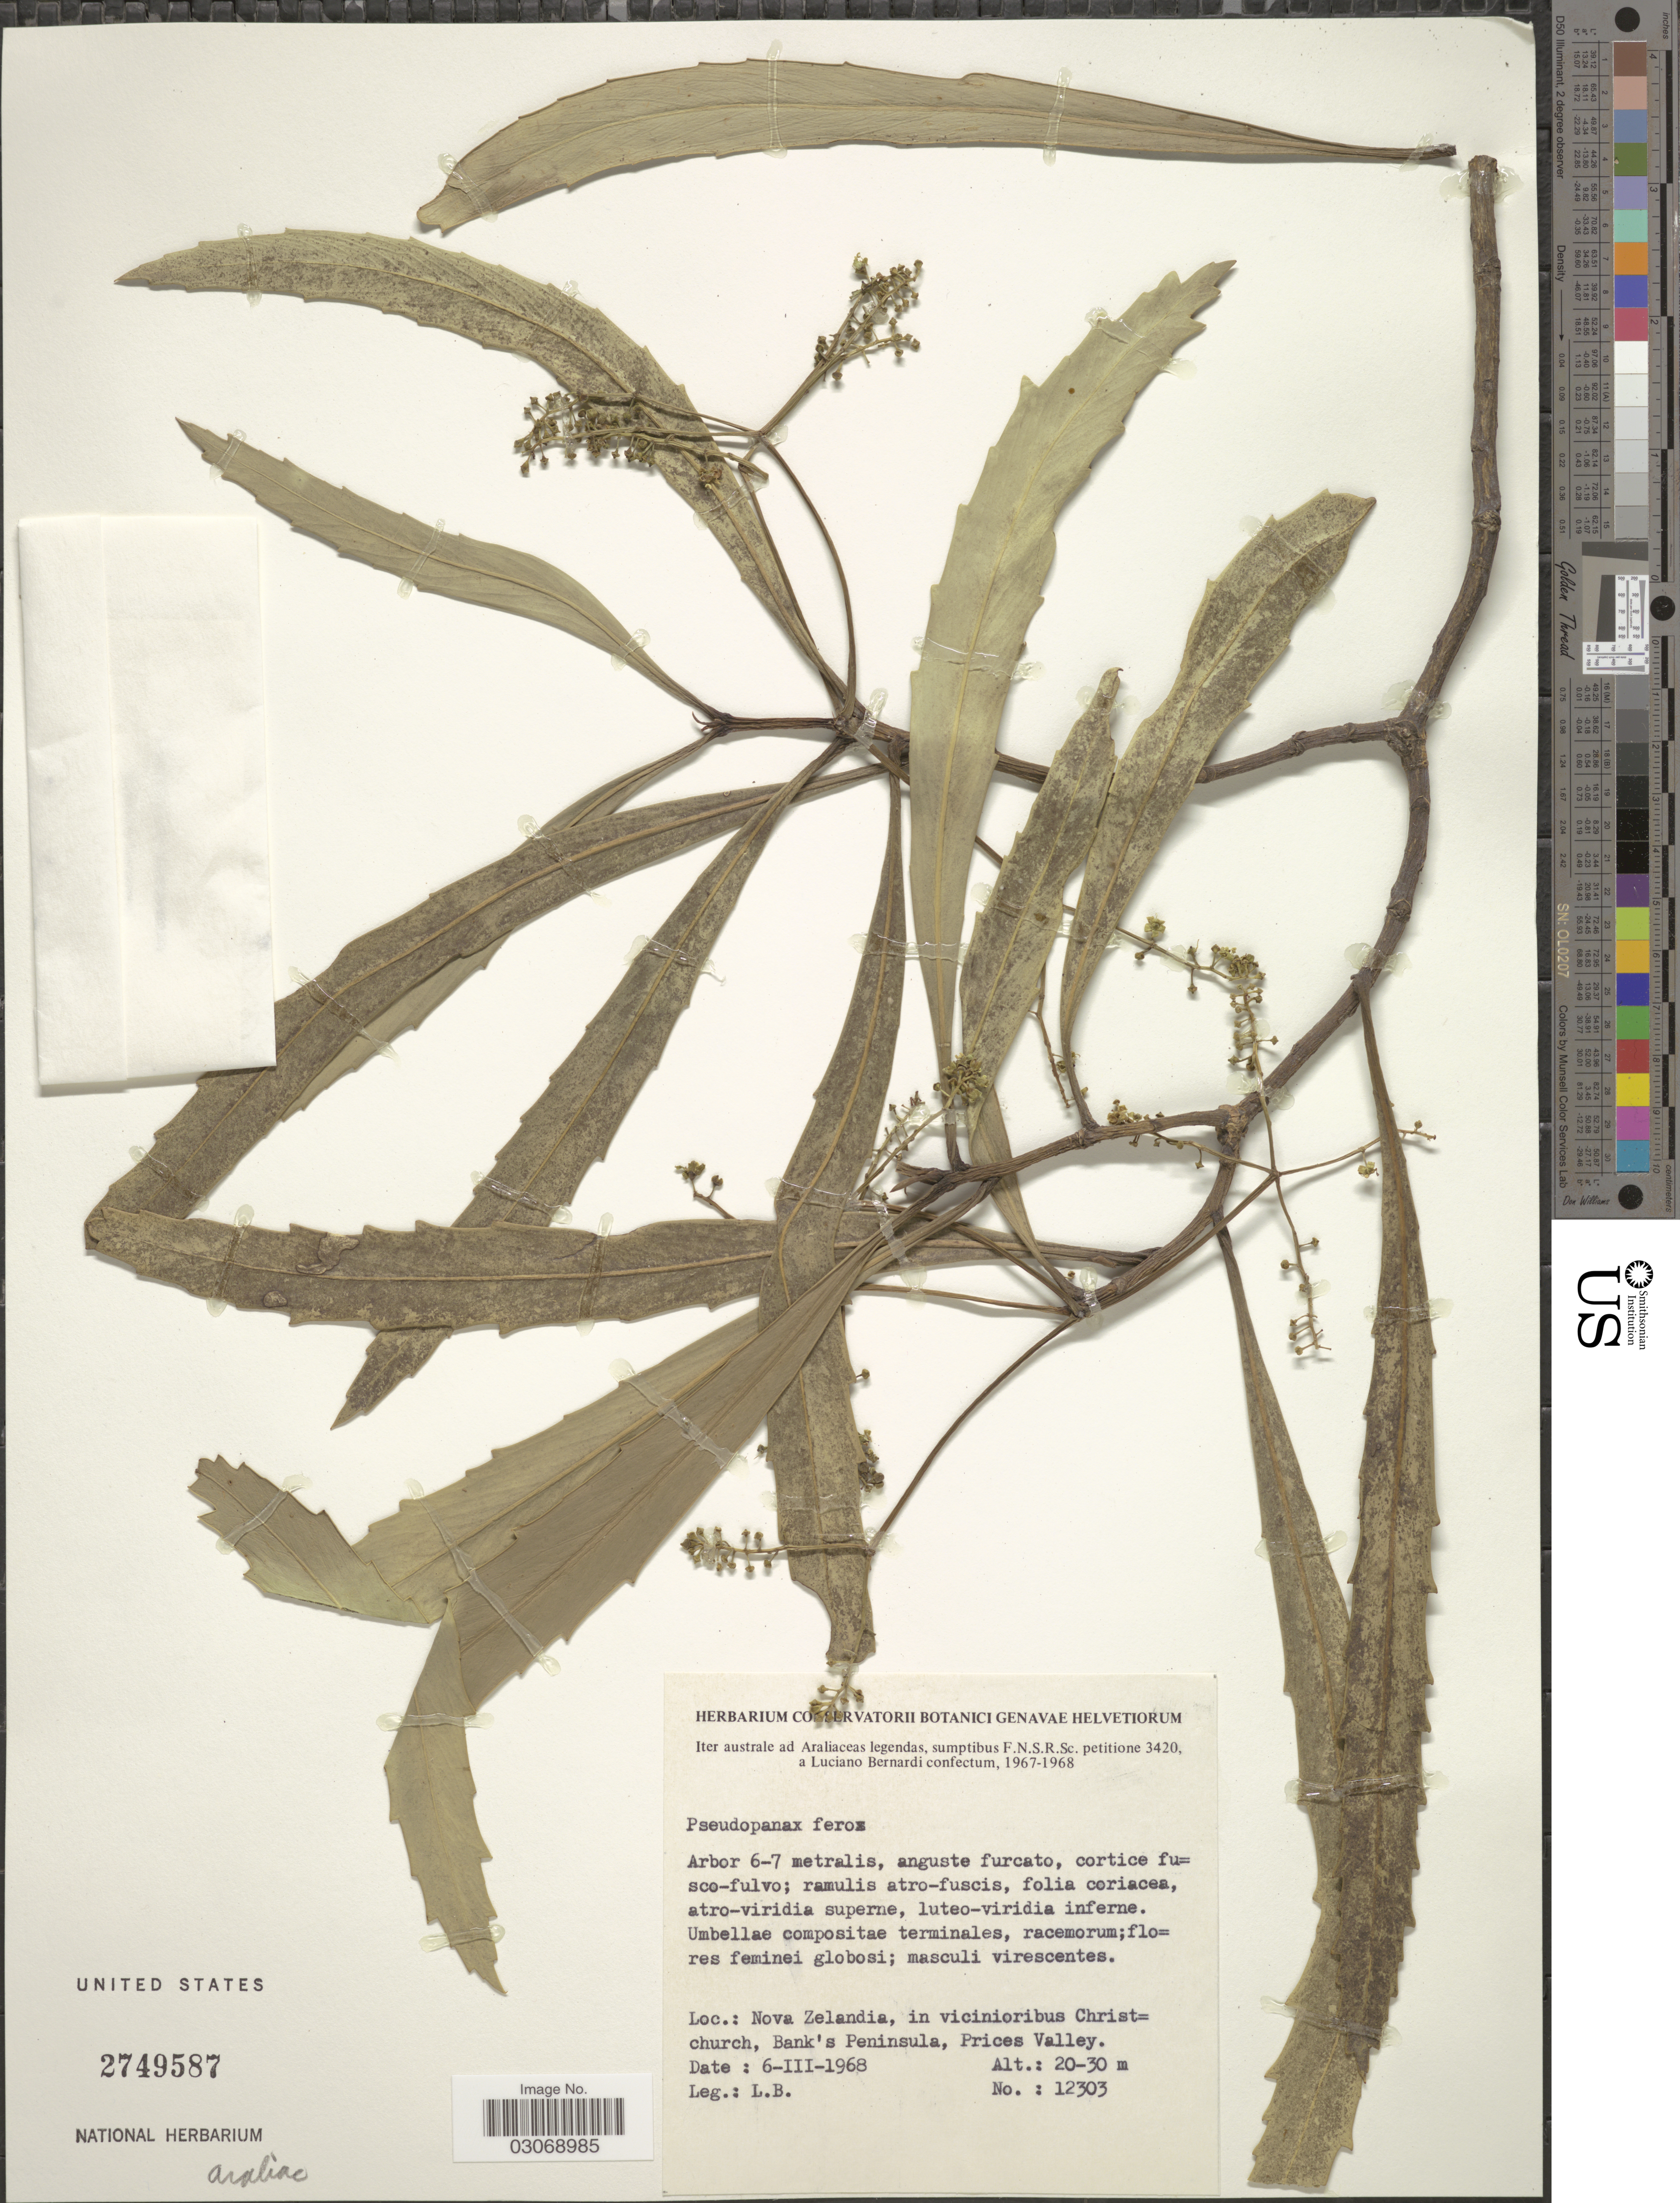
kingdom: Plantae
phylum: Tracheophyta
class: Magnoliopsida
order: Apiales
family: Araliaceae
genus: Pseudopanax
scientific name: Pseudopanax ferox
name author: Kirk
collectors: L. Bernardi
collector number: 12303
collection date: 1968-03-06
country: New Zealand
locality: Nova Zelandia, in vicinioribus Christ=church, Bank's Peninsula, Prices Valley.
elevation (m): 20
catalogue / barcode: US 2749587